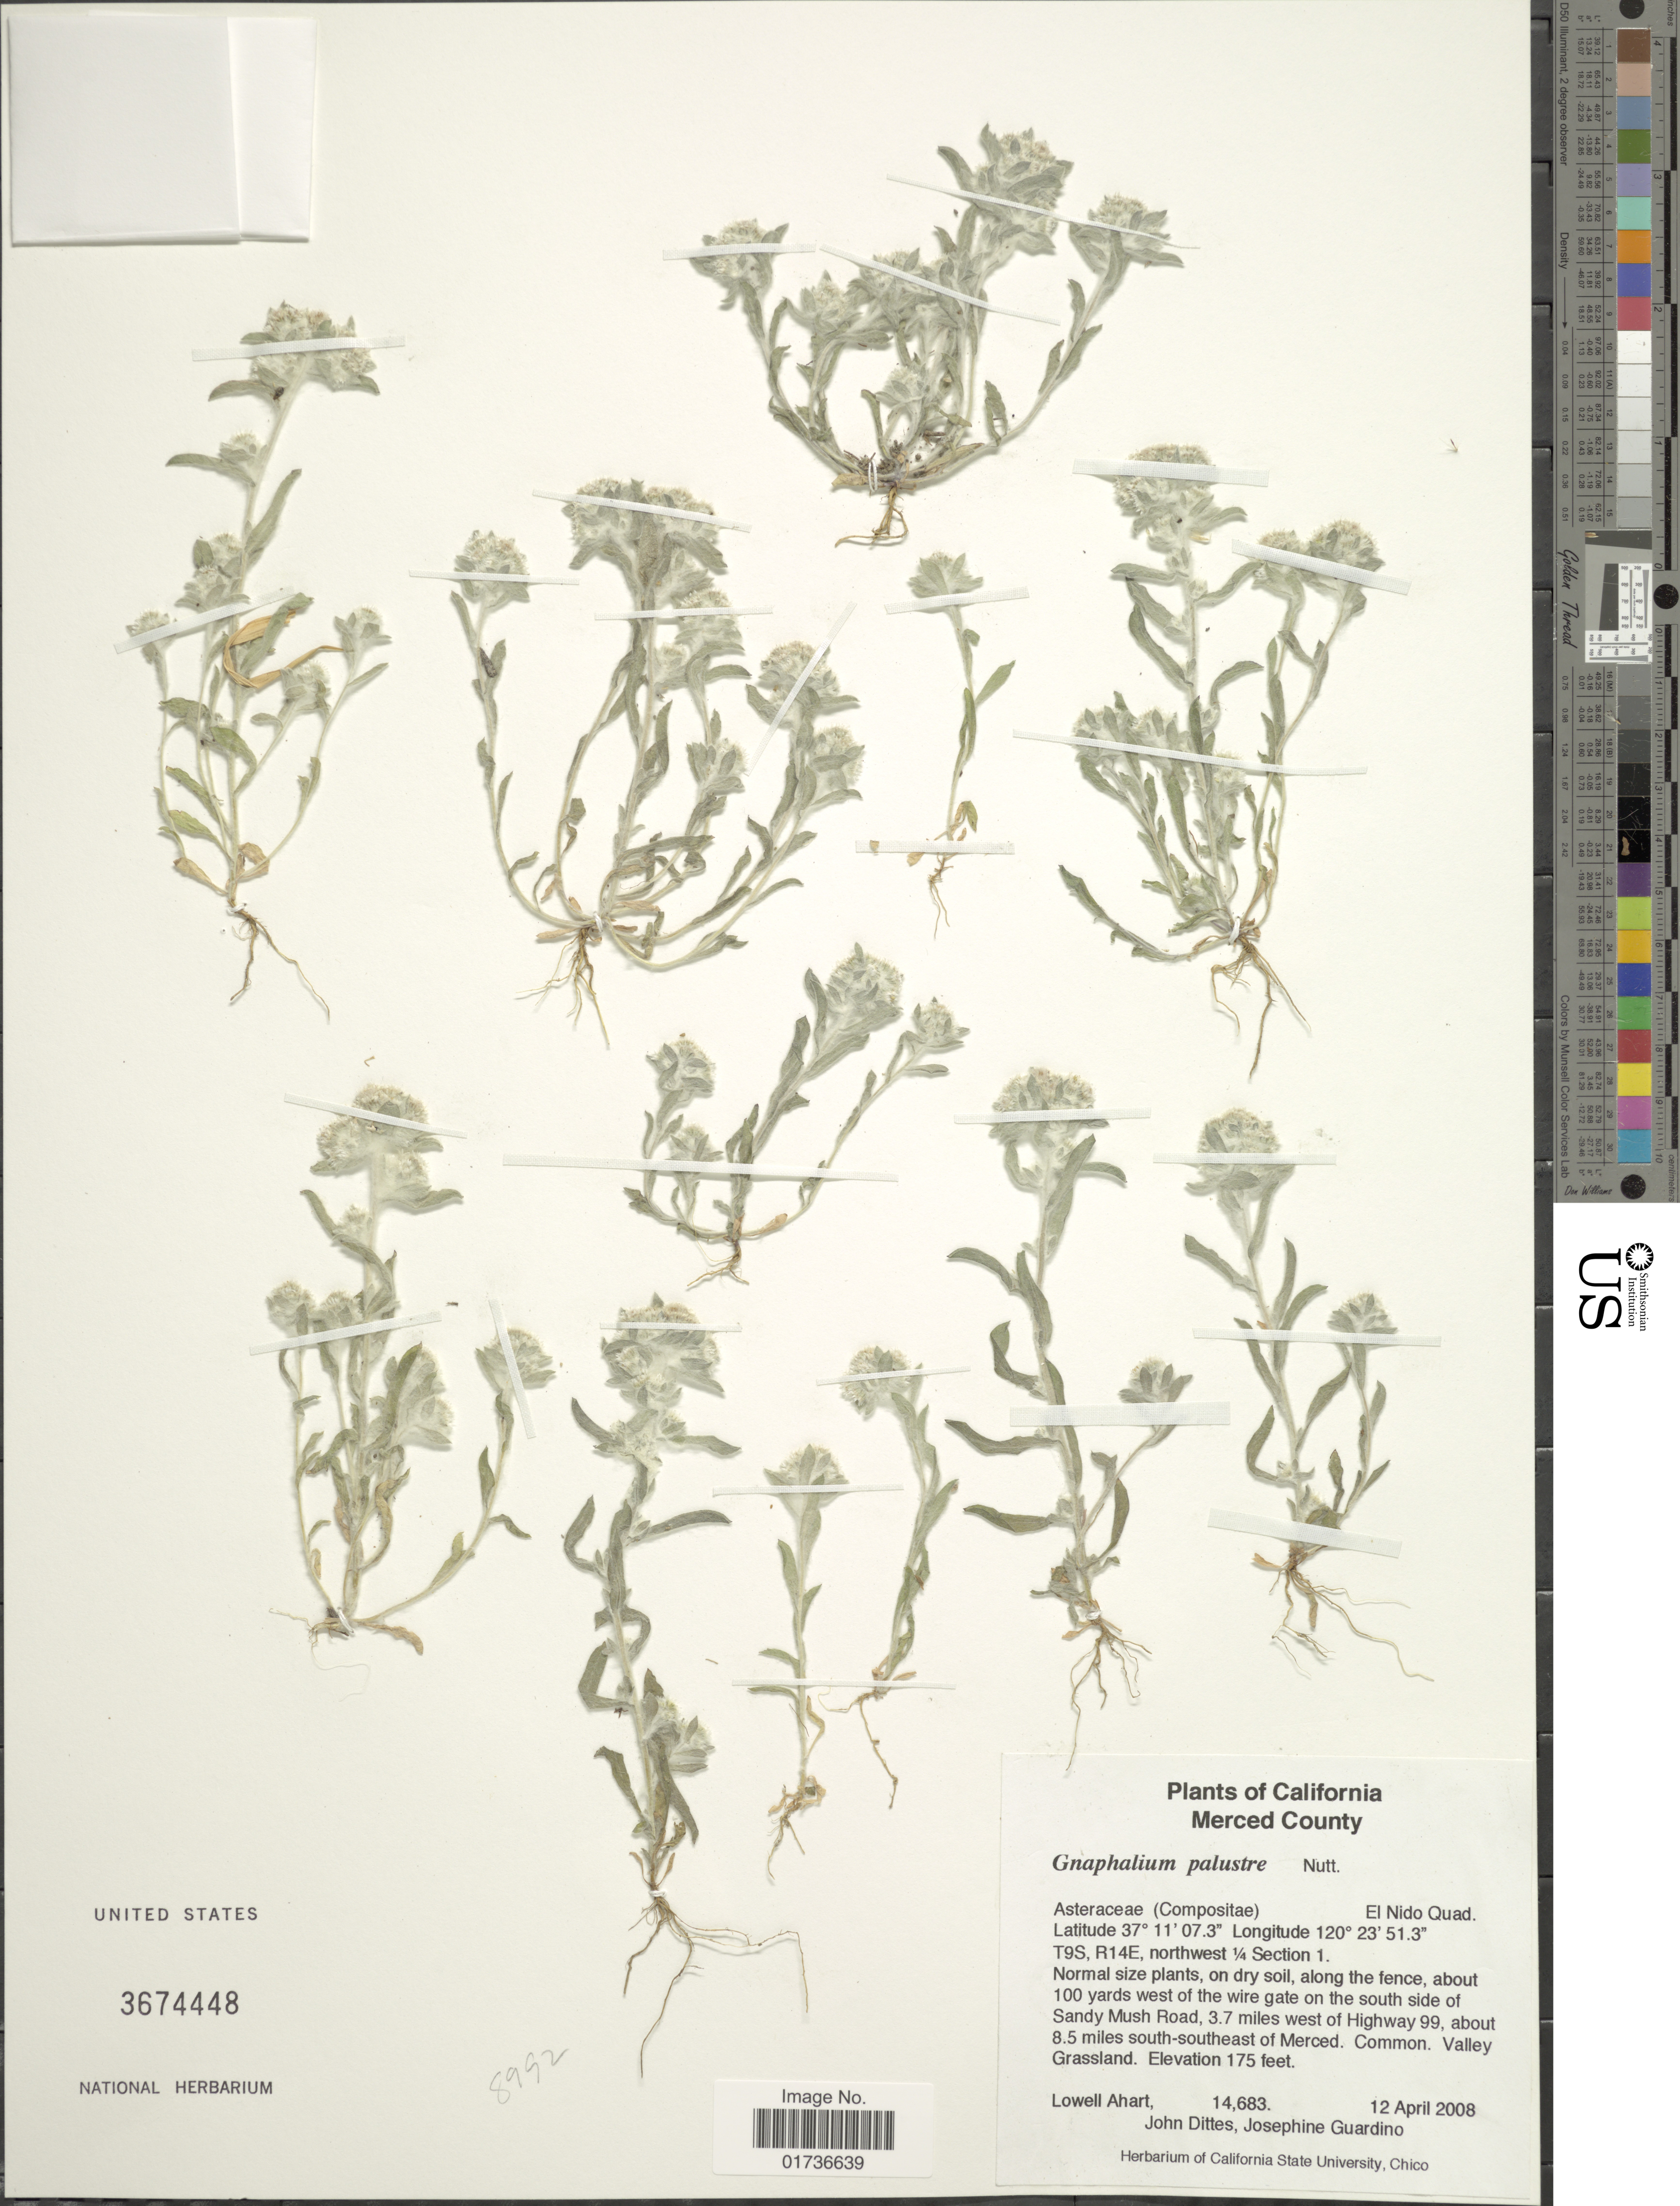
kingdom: Plantae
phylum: Tracheophyta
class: Magnoliopsida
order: Asterales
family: Asteraceae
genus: Gnaphalium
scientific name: Gnaphalium palustre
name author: Nutt.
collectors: L. Ahart, J. Dittes & J. Guardino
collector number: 14683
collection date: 2008-04-12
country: United States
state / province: California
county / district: Merced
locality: Merced County, T9S, R14E, northwest ¼ Section 1. Normal size plants, on dry soil, along the fence, about 100 yards west of the wire gate on the south side of Sandy Mush Road, 3.7 miles west of Highway 99, about 8.5 miles south-southeast of Merced. Common. Valley Grassland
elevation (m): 53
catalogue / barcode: US 3674448